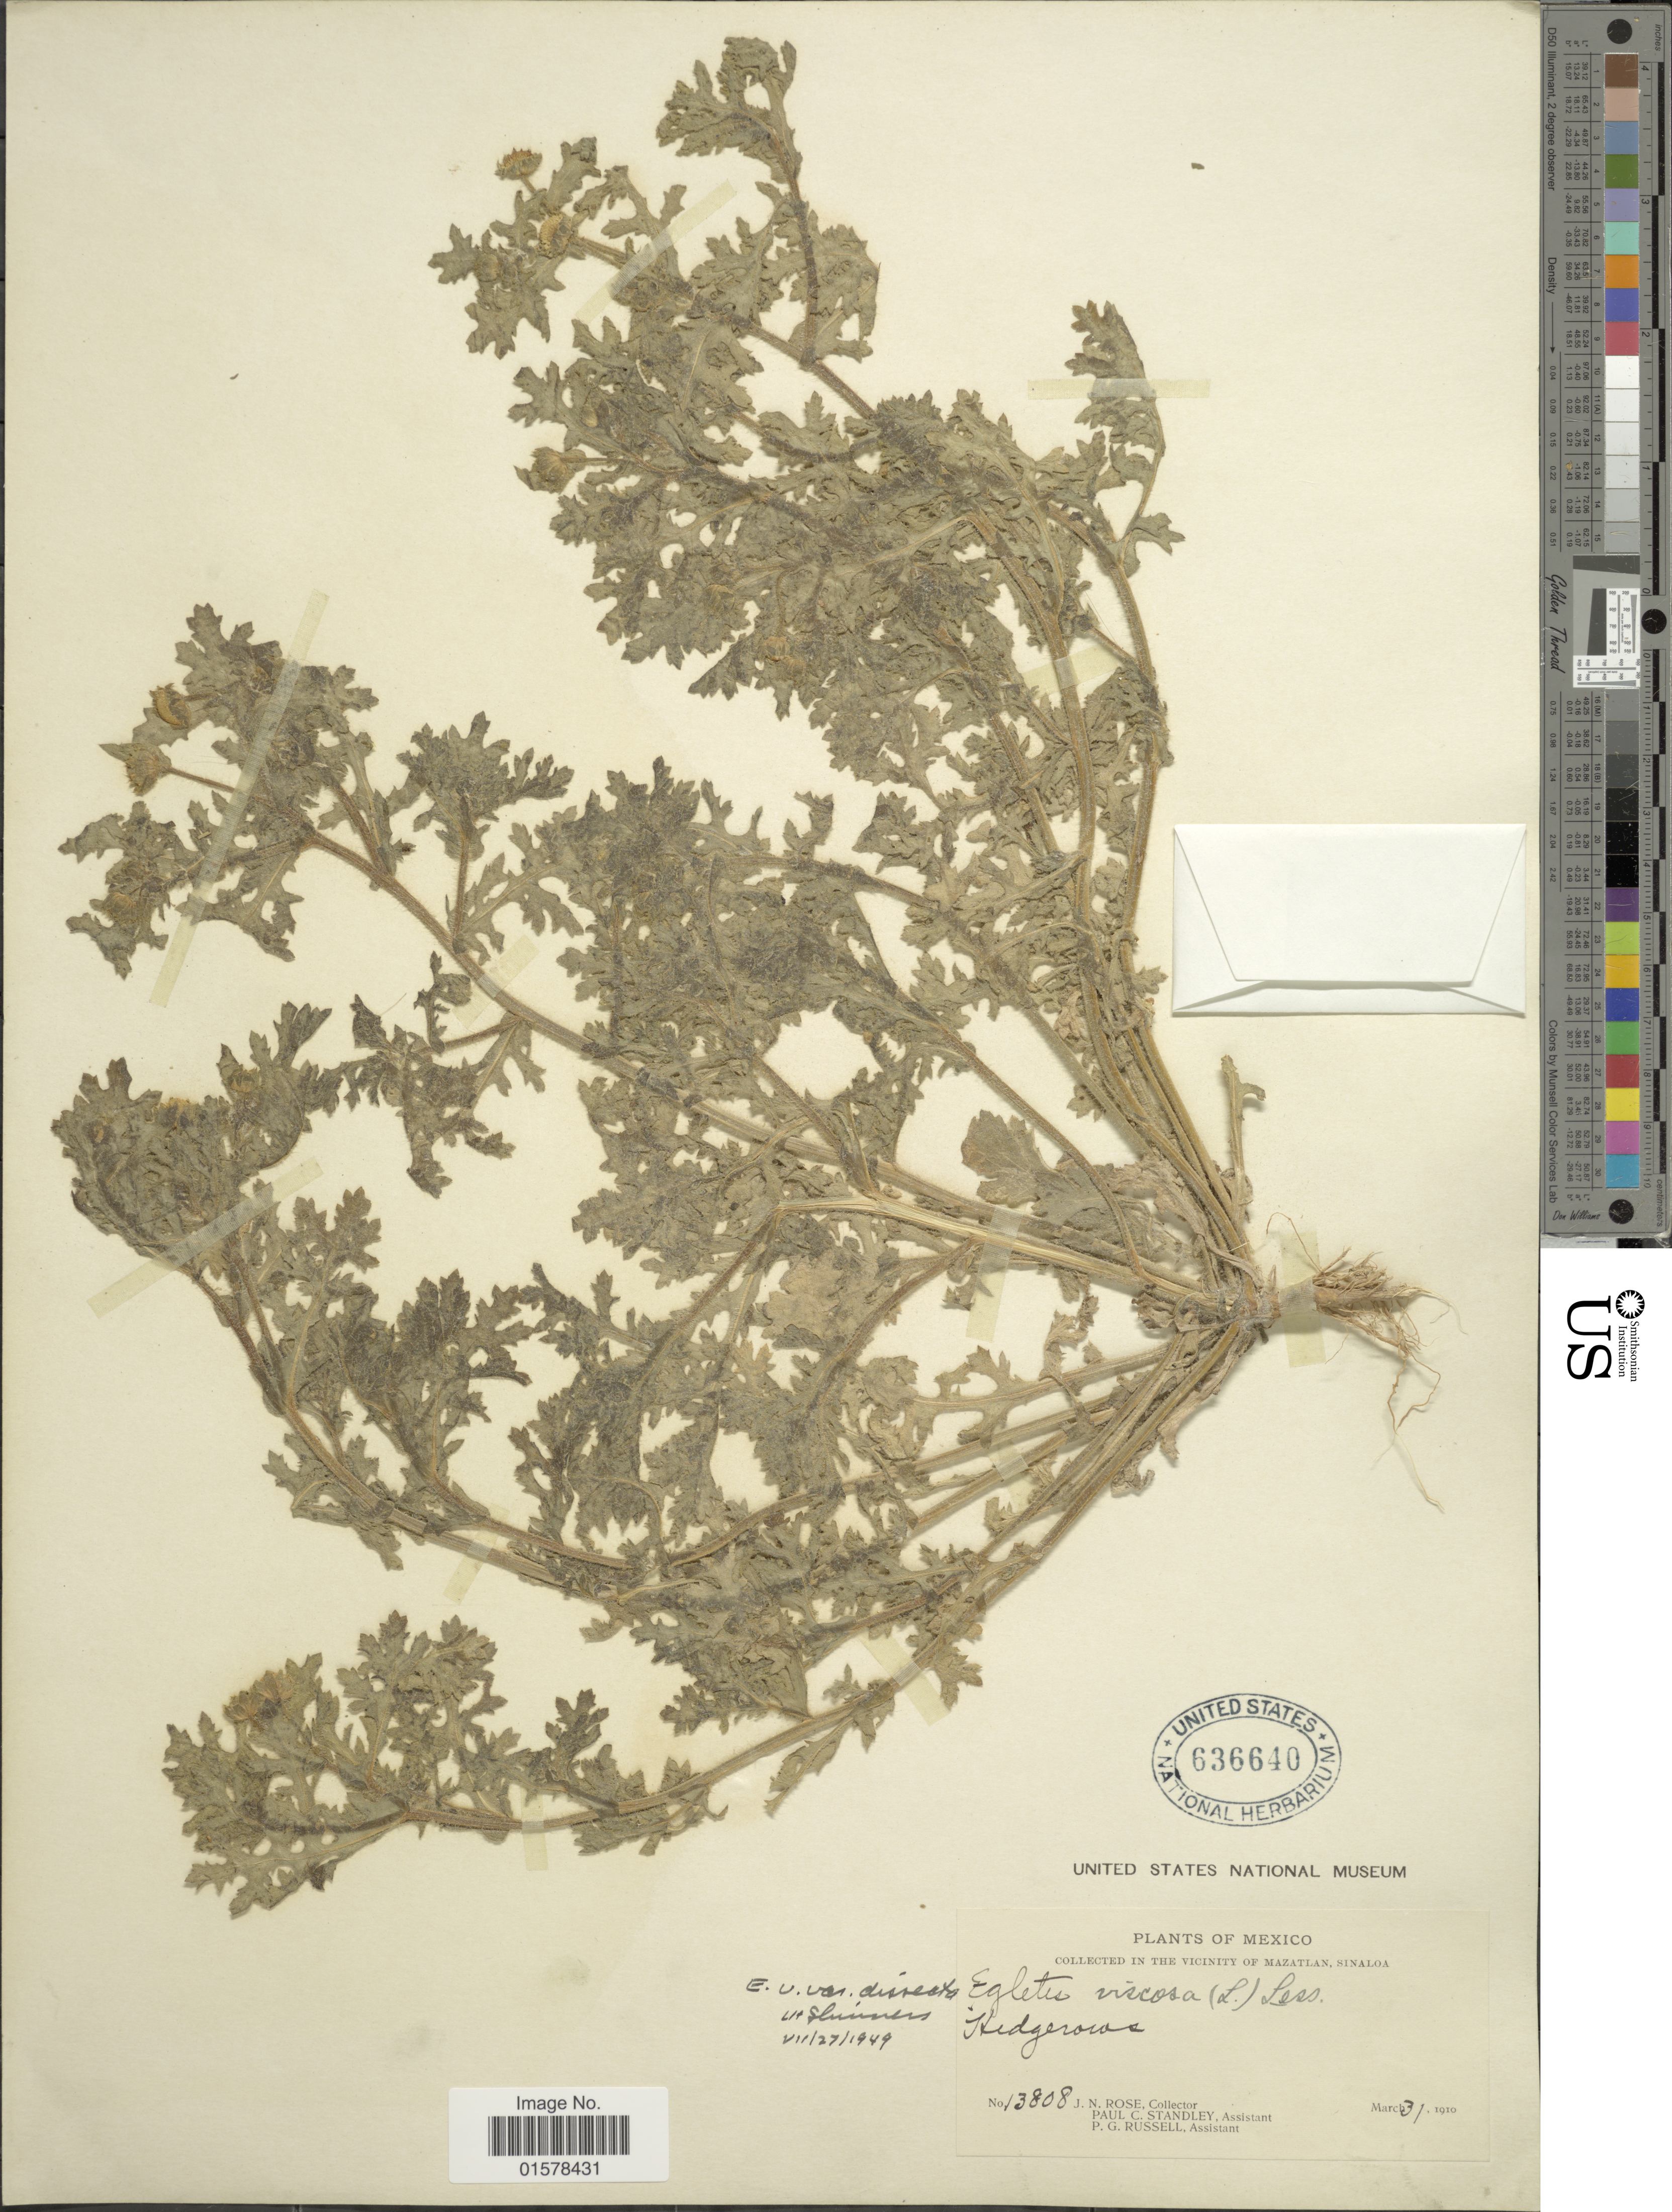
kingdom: Plantae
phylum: Tracheophyta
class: Magnoliopsida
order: Asterales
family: Asteraceae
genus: Egletes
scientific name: Egletes viscosa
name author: (L.) Less.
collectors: J. N. Rose, P. C. Standley & P. G. Russell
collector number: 13808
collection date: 1910-03-31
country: Mexico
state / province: Sinaloa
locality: Mexico in the vicinity of Mazatlan, Sinaloa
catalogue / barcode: US 636640